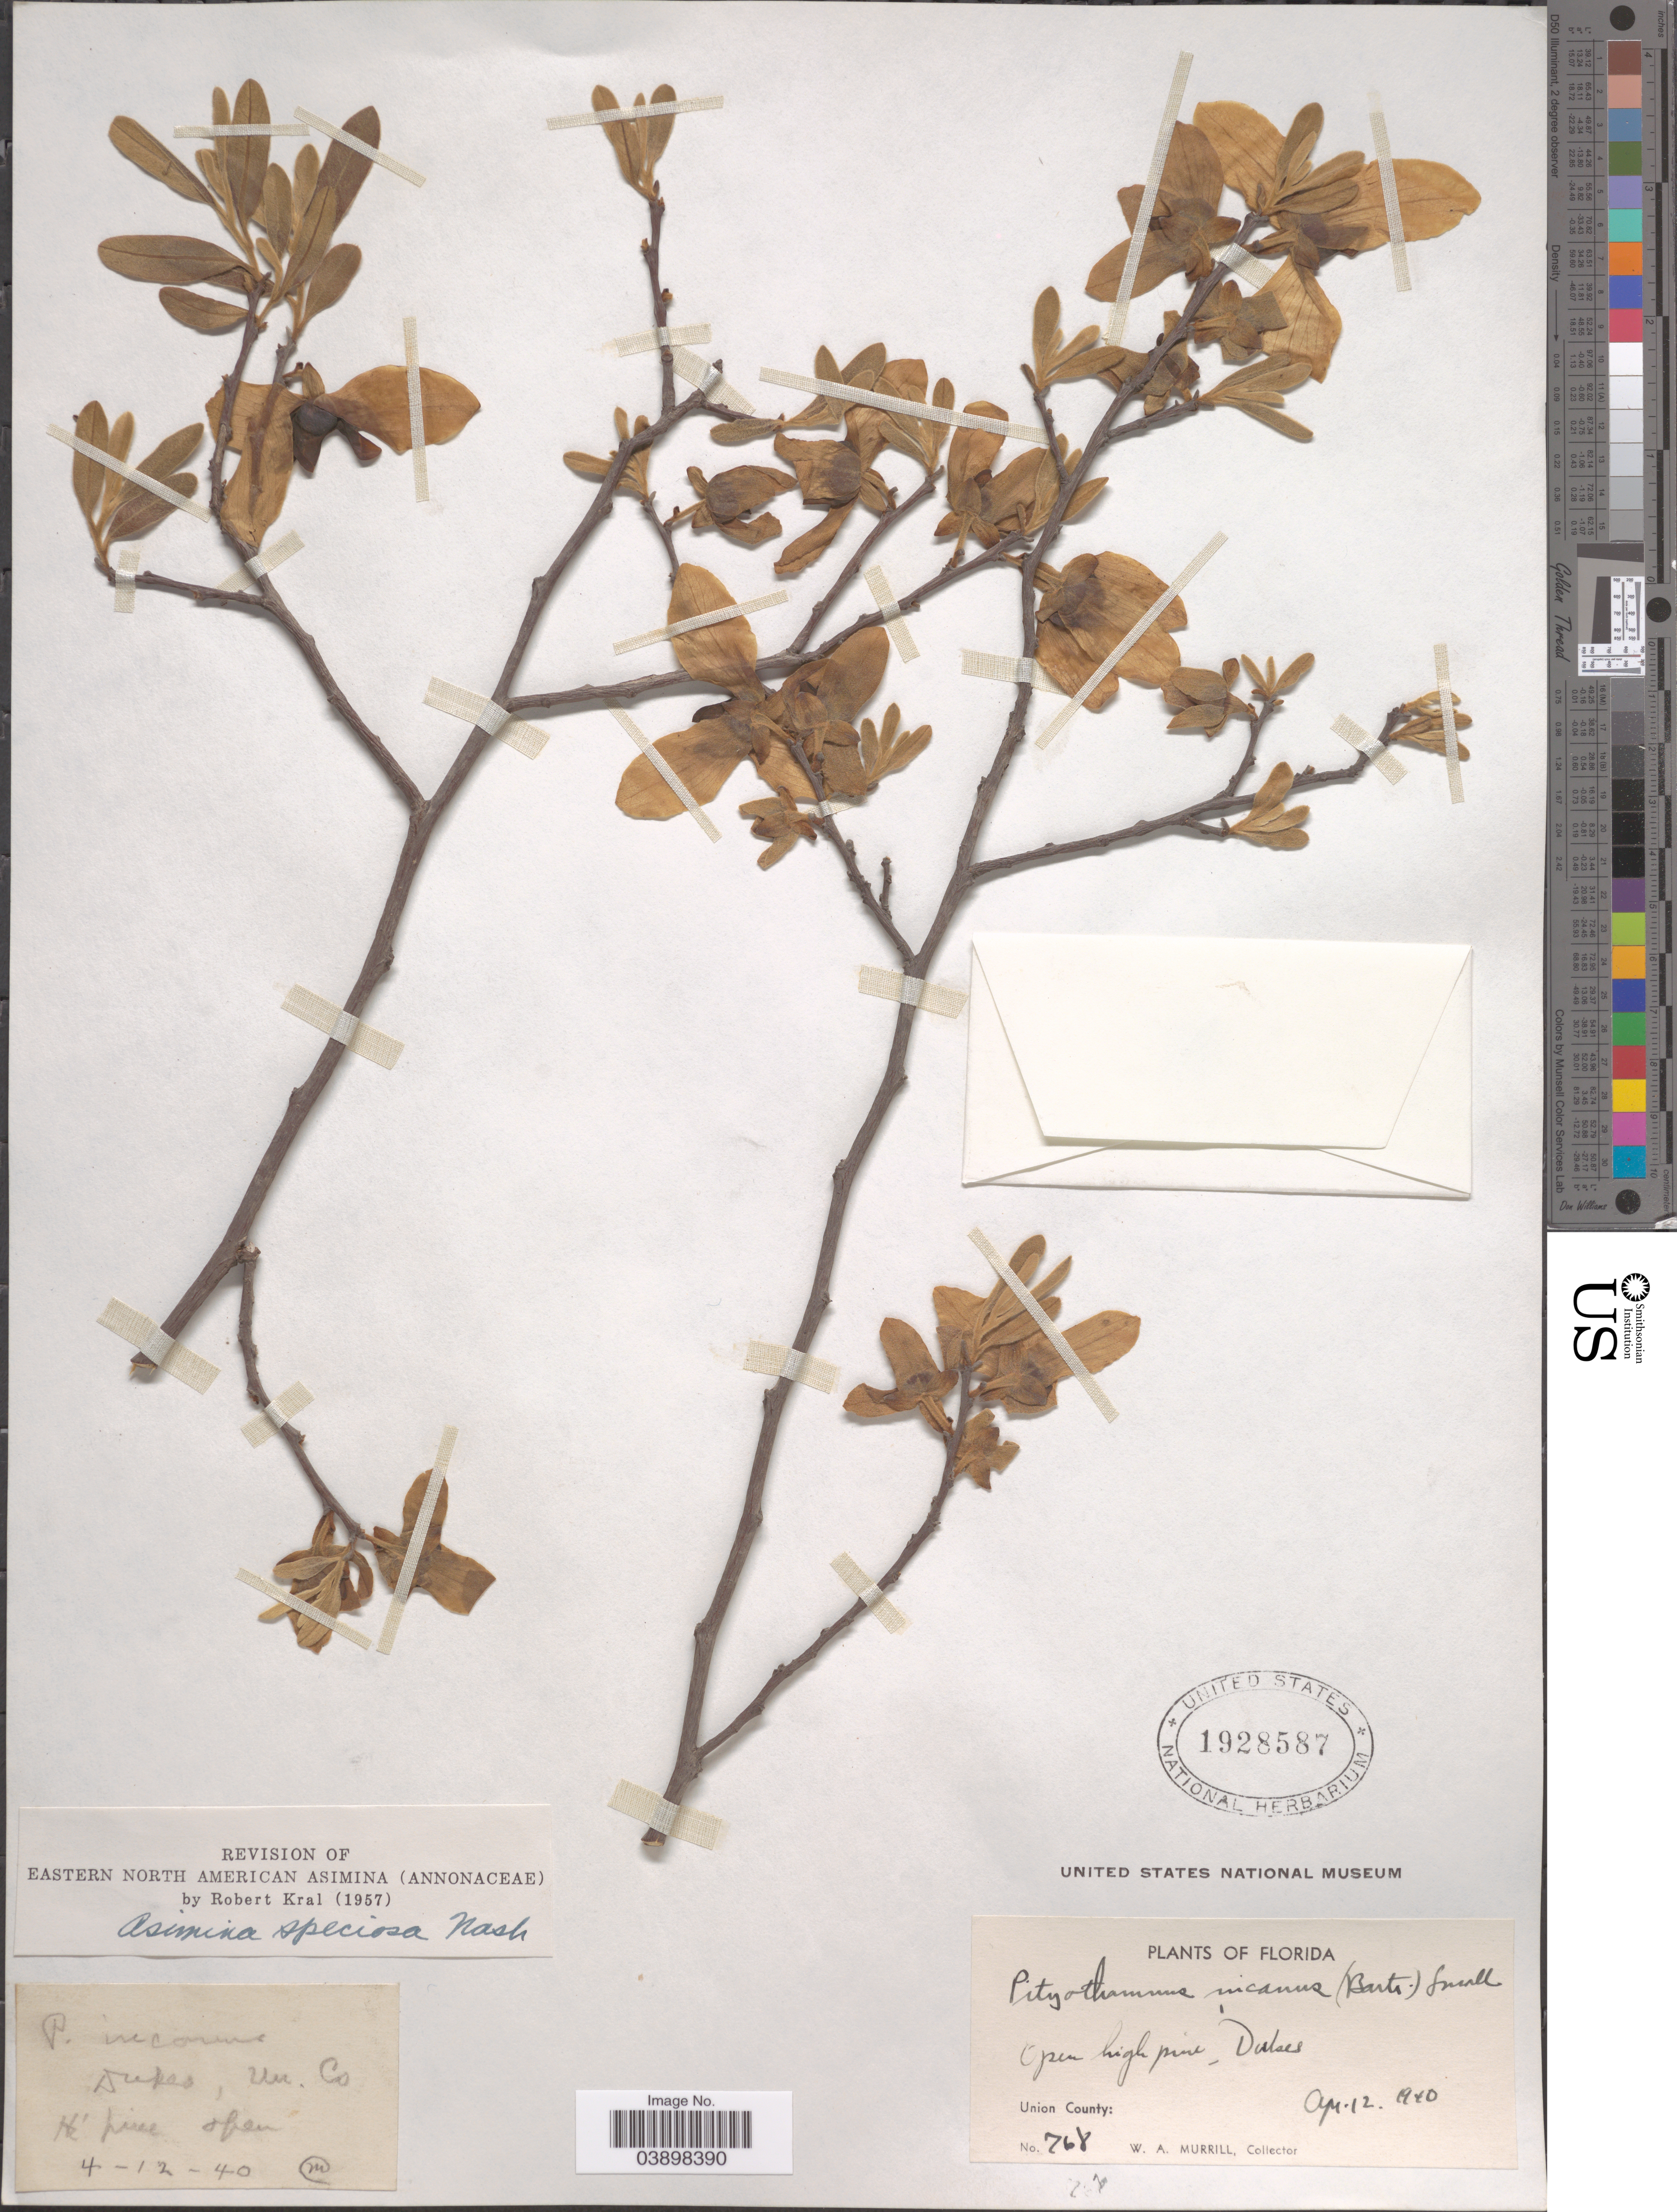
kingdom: Plantae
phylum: Tracheophyta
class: Magnoliopsida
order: Magnoliales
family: Annonaceae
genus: Asimina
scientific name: Asimina speciosa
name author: Nash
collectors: W. A. Murrill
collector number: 768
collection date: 1940-04-12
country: United States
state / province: Florida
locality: Dukes, Union County.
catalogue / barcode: US 1928587